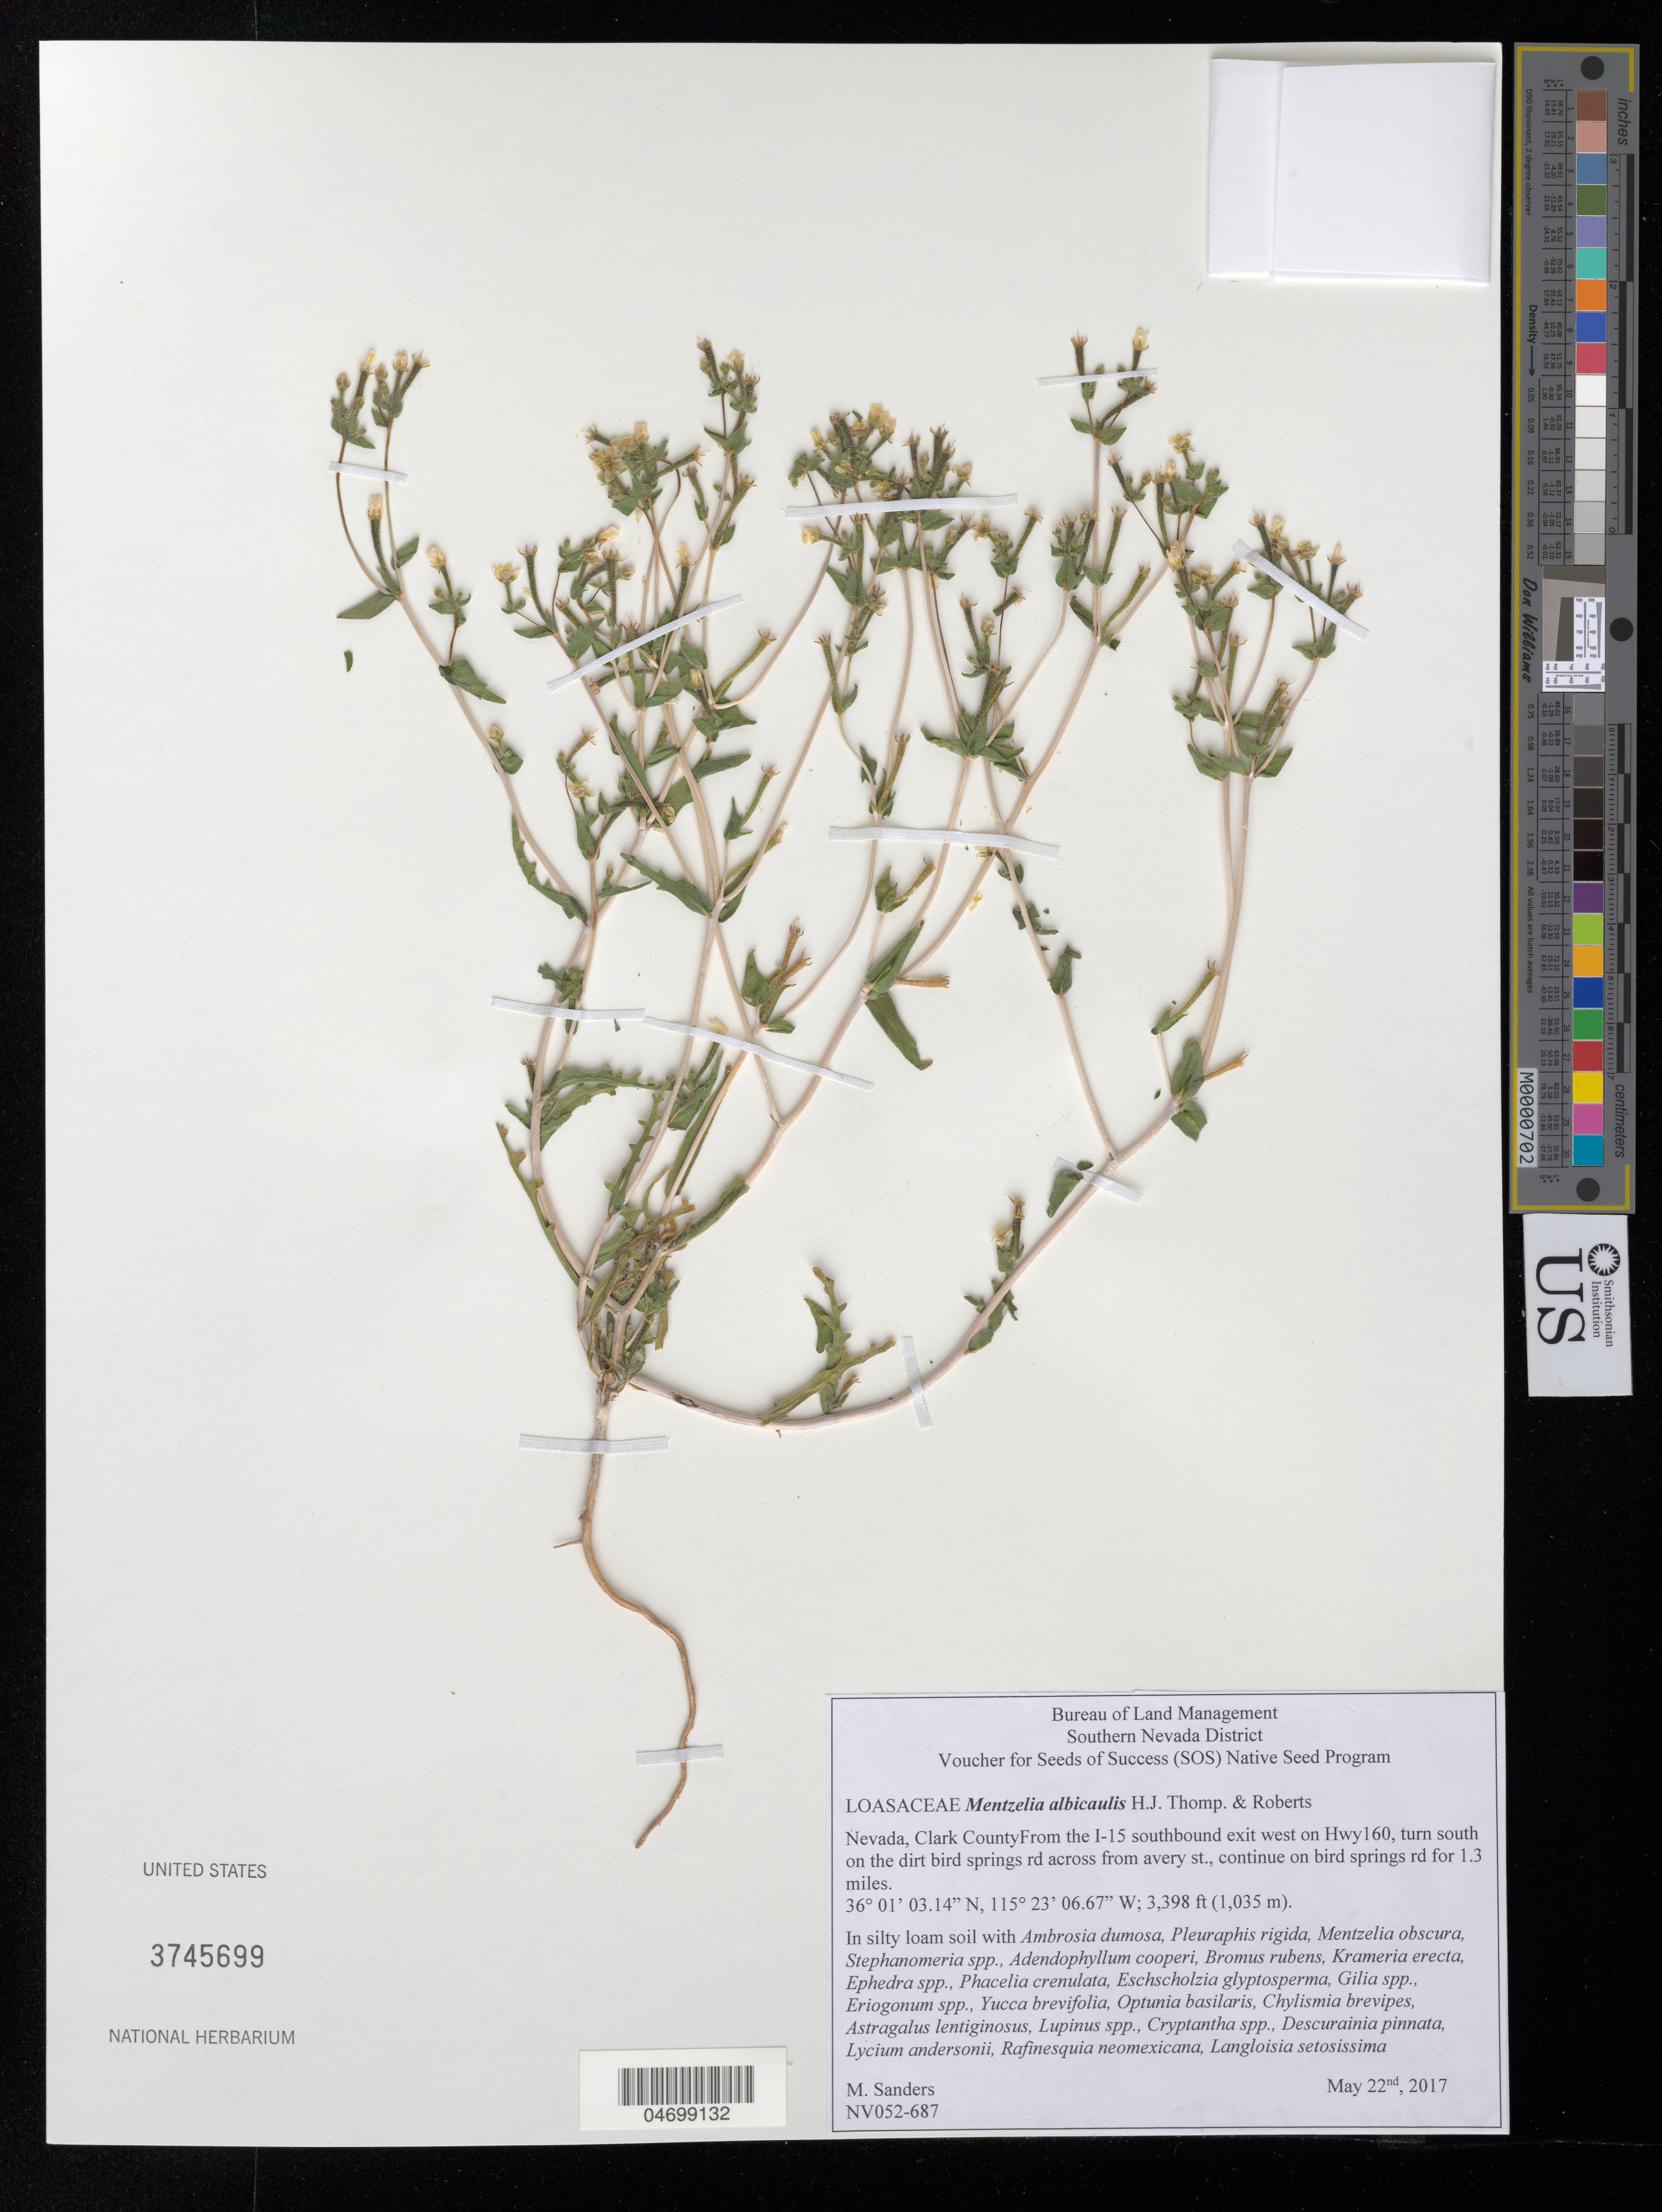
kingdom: Plantae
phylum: Tracheophyta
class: Magnoliopsida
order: Cornales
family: Loasaceae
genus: Mentzelia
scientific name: Mentzelia albicaulis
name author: (Douglas ex Hook.) Douglas ex Torr. & A. Gray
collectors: M. Sanders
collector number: NV052-687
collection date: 2017-05-22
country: United States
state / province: Nevada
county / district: Clark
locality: Red Rock National Conservation Area. 1.3 mi. on Bird Springs Rd.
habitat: R030XB029NV. In sity loam soil. With Gilia sp., Yucca brevifolia, Lupinus sp., etc.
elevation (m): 1036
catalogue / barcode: US 3745699